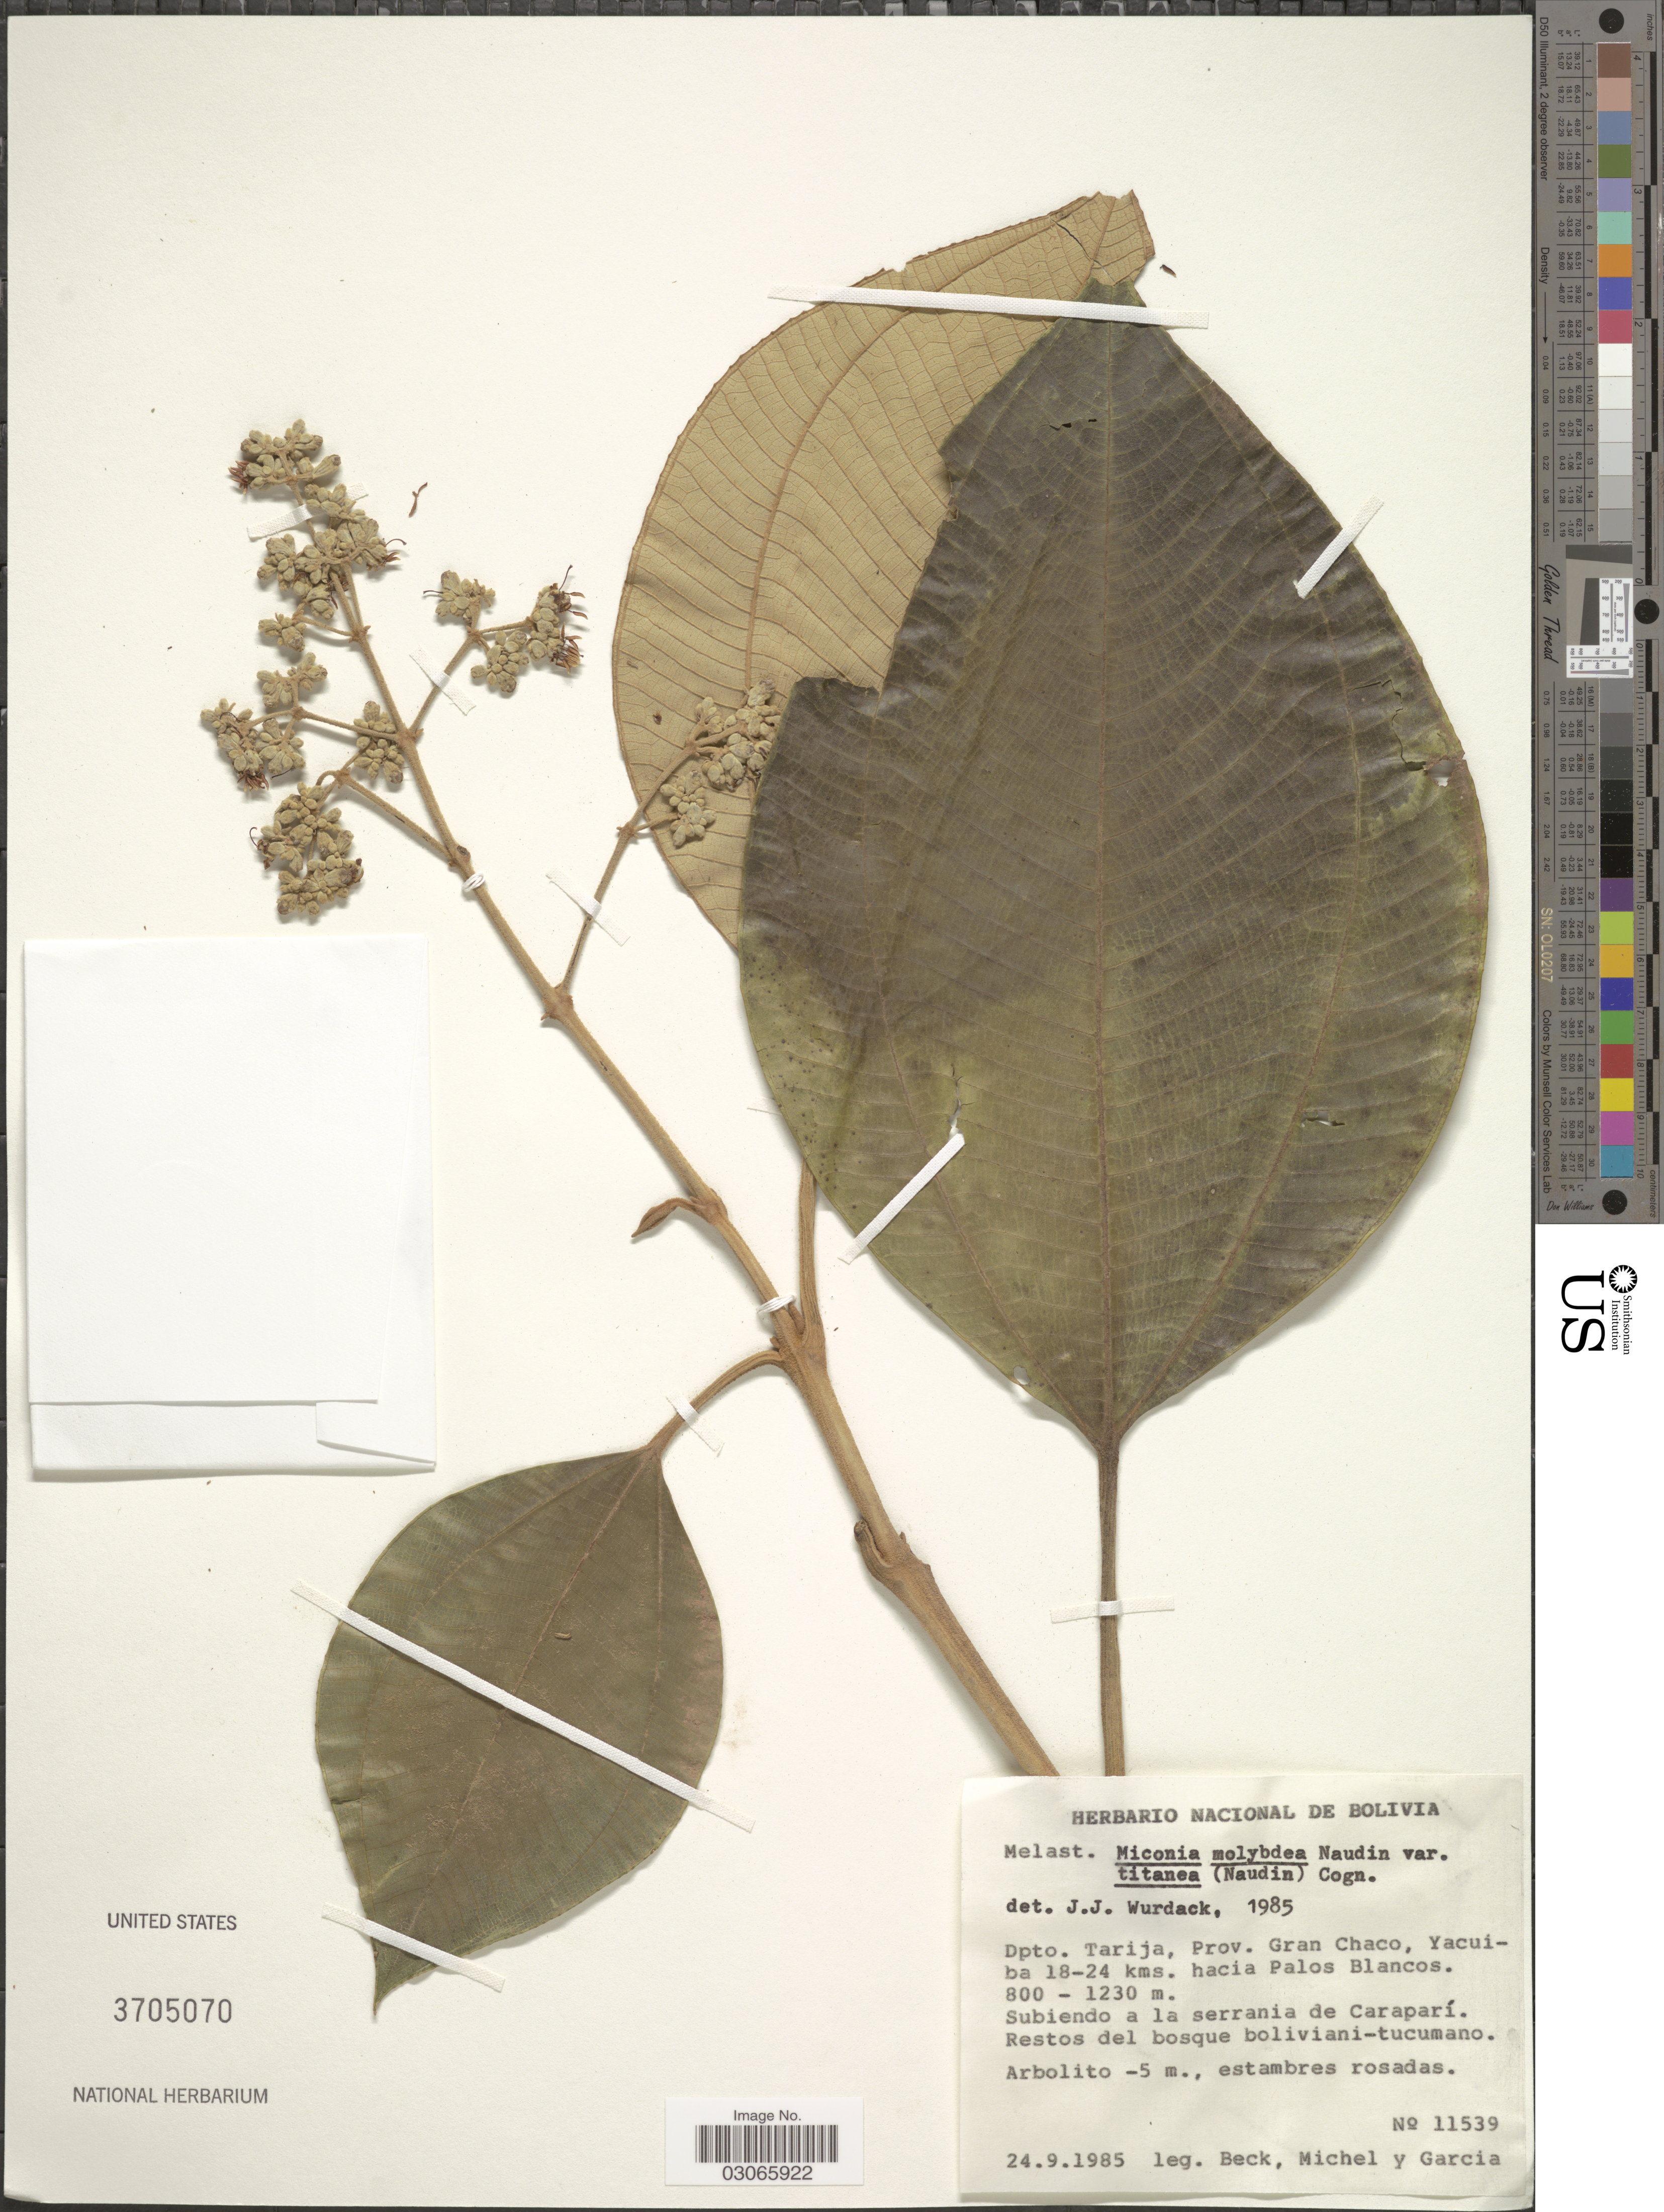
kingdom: Plantae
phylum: Tracheophyta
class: Magnoliopsida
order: Myrtales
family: Melastomataceae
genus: Miconia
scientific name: Miconia molybdea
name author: Naudin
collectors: -- Beck, -. Michel & H. Garcia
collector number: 11539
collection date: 1985-09-24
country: Bolivia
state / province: Tarija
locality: Dpto. Tarija, Prov. Gran Chaco, Yacuiba 18-24 kms. hacia Palos Blancos. Subiendo a la serrania de Caraparí.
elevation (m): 800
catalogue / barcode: US 3705070